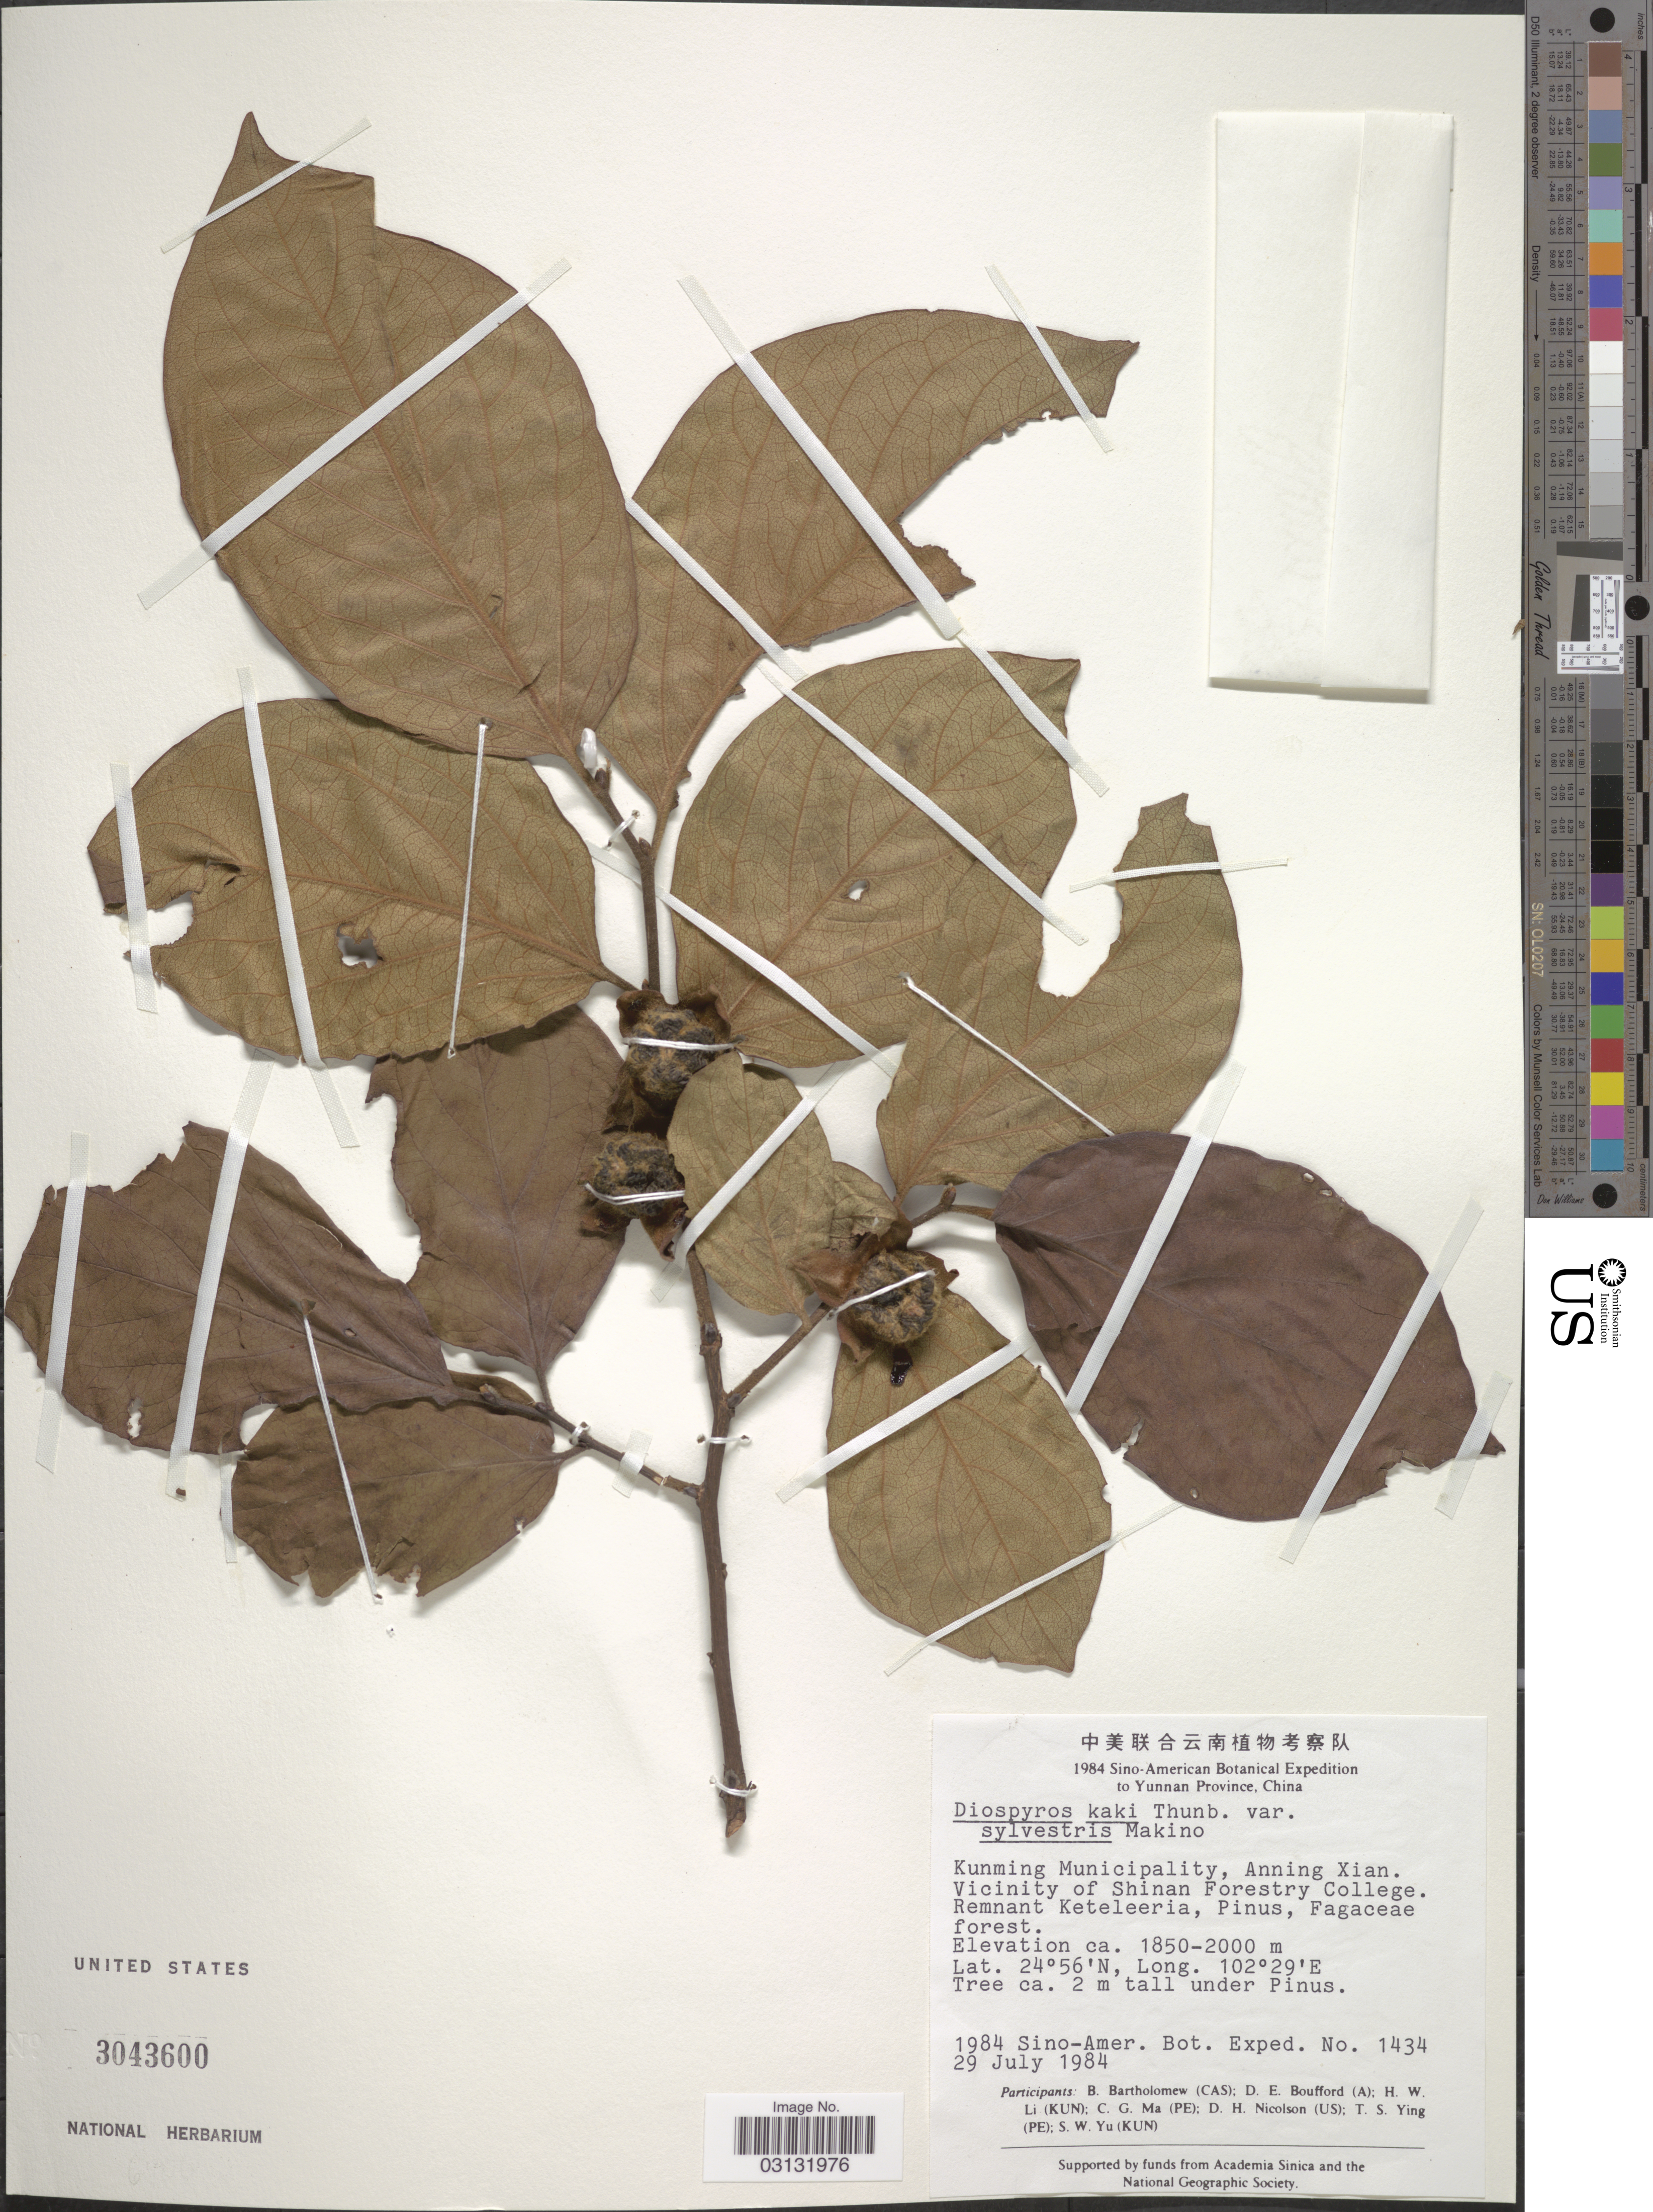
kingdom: Plantae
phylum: Tracheophyta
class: Magnoliopsida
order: Ericales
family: Ebenaceae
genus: Diospyros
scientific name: Diospyros kaki var. silvestris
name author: Makino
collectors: B. Bartholomew, D. E. Boufford, H. W. Li, C. Ma & et al.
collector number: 1434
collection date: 1984-07-29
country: China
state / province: Yunnan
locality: Yunnan Province. Kunming Municipality, Anning Xian. Vicinity of Shinan Forestry College.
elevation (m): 1850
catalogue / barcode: US 3043600